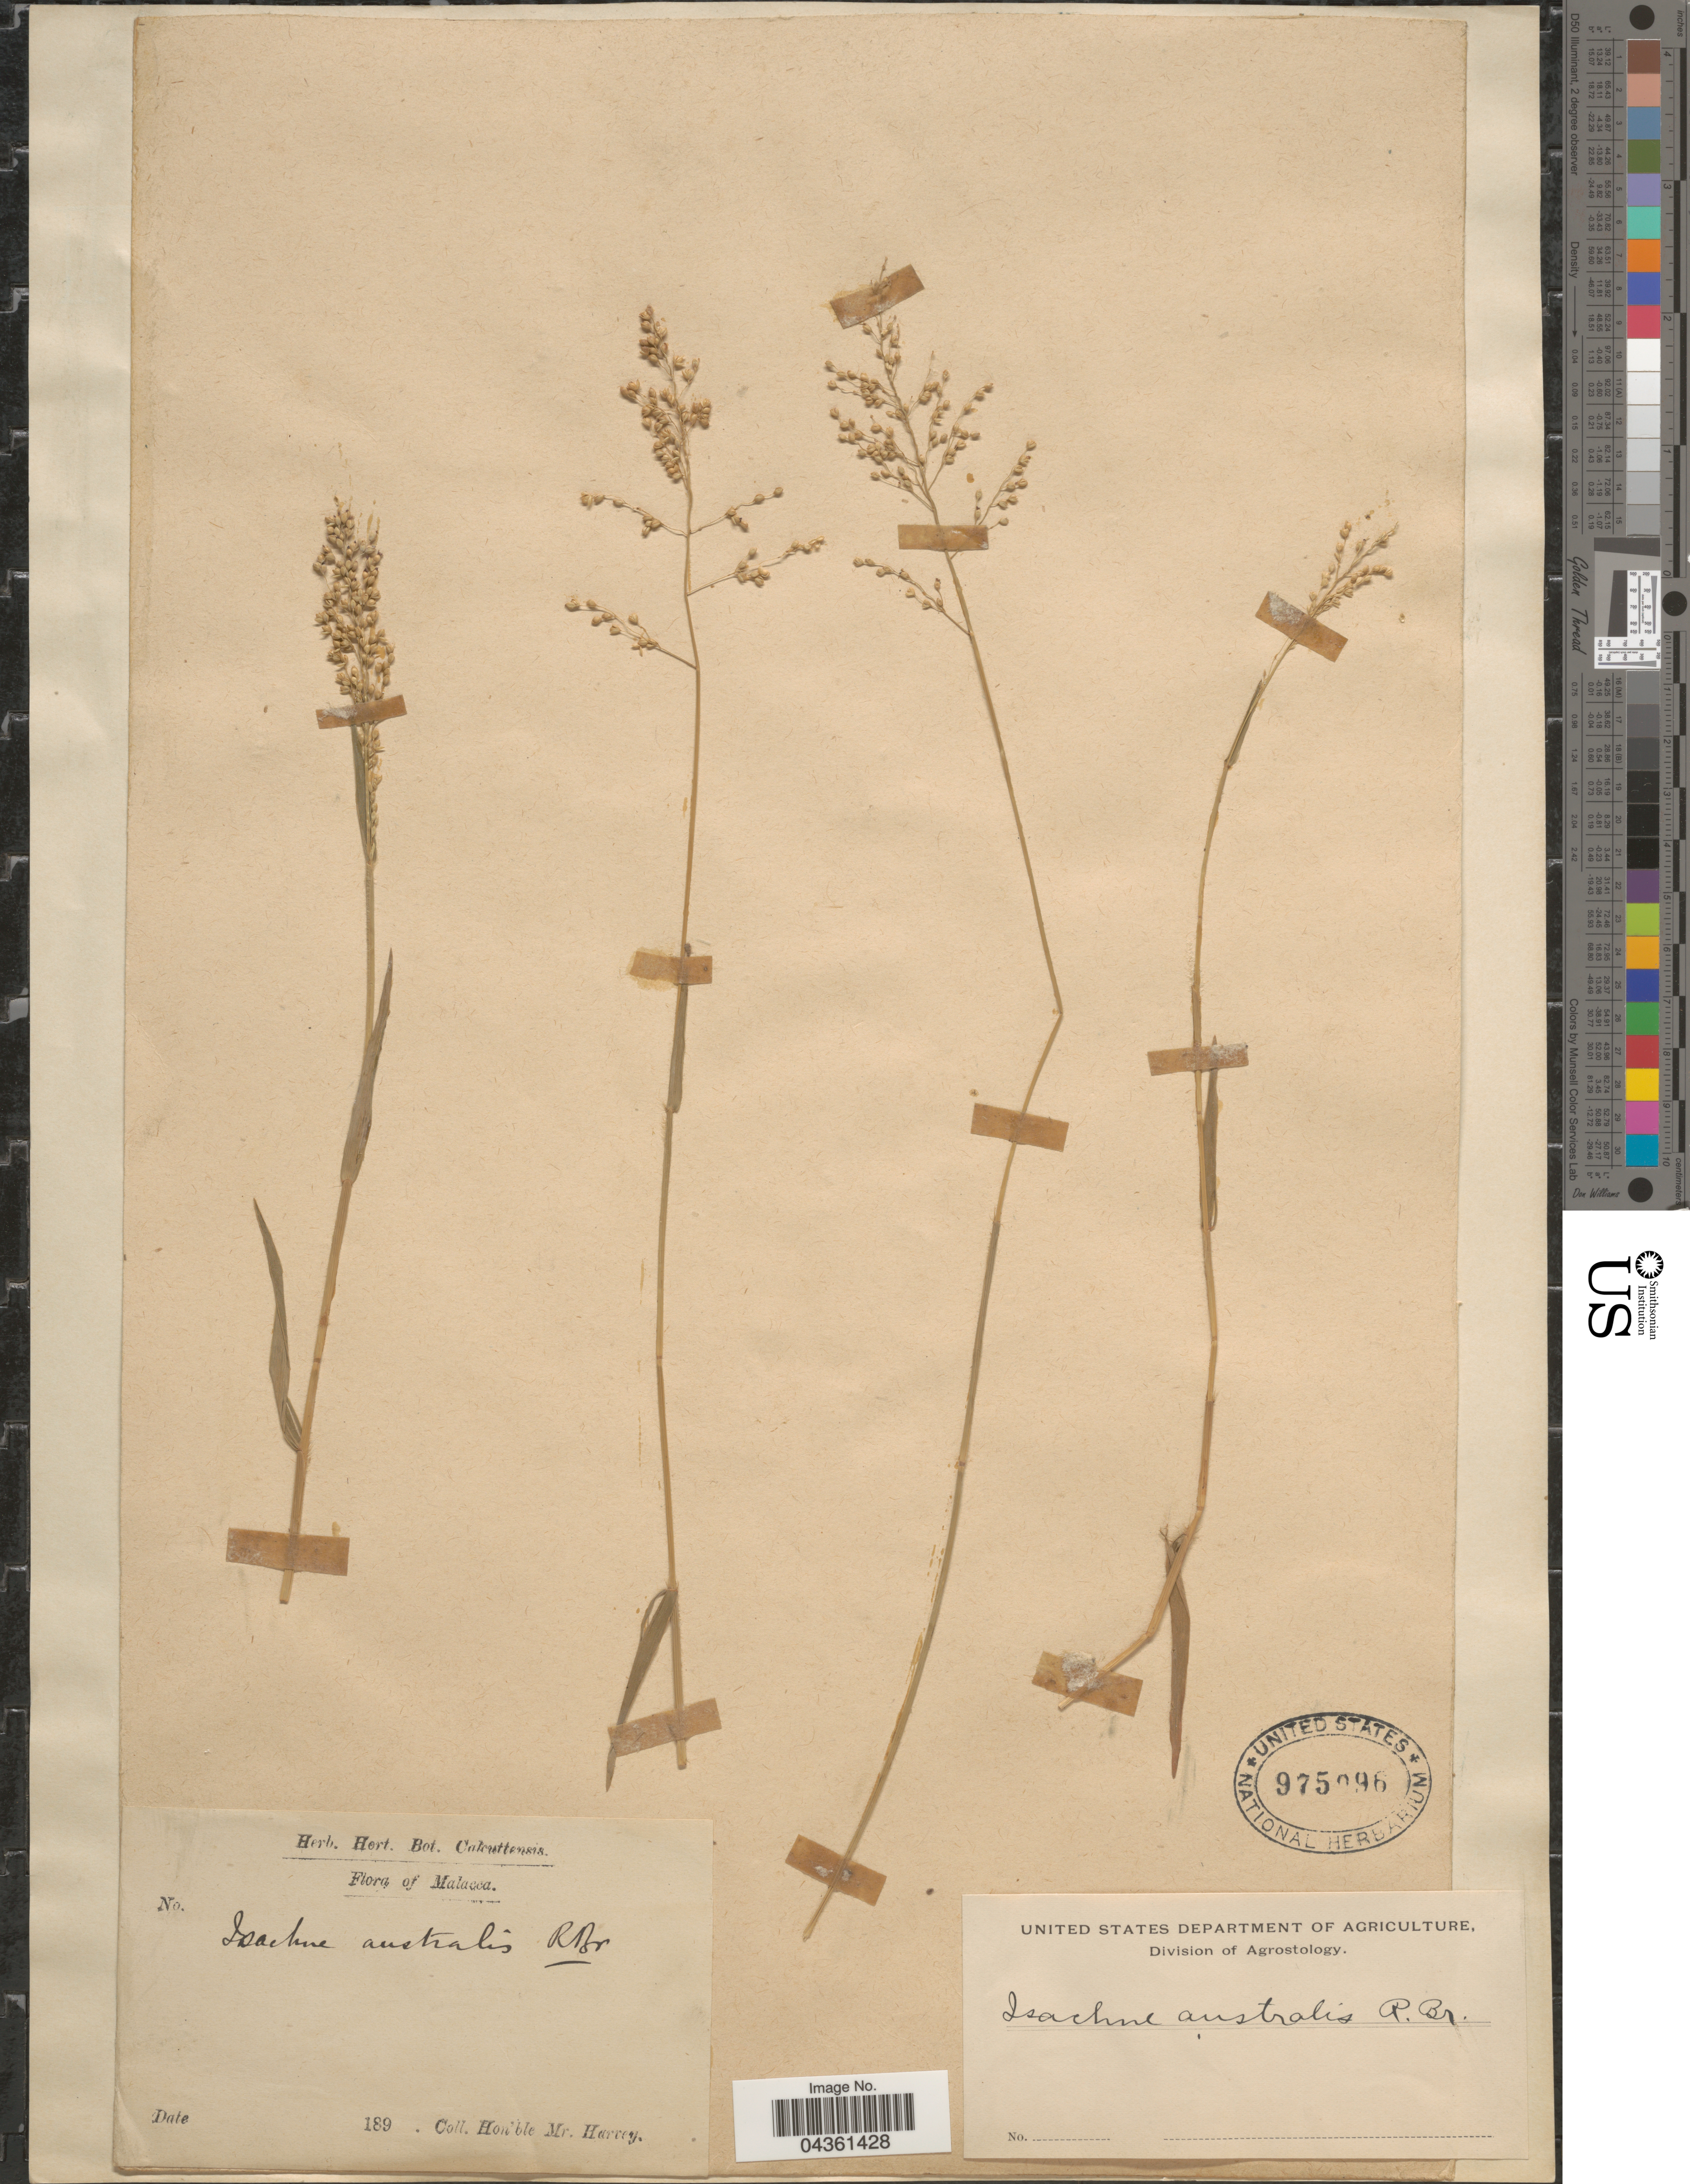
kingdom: Plantae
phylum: Tracheophyta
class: Liliopsida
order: Poales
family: Poaceae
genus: Isachne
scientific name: Isachne globosa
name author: (Thunb.) Kuntze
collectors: H. Harvey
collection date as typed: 189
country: Malaysia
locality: Malacca.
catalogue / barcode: US 975096